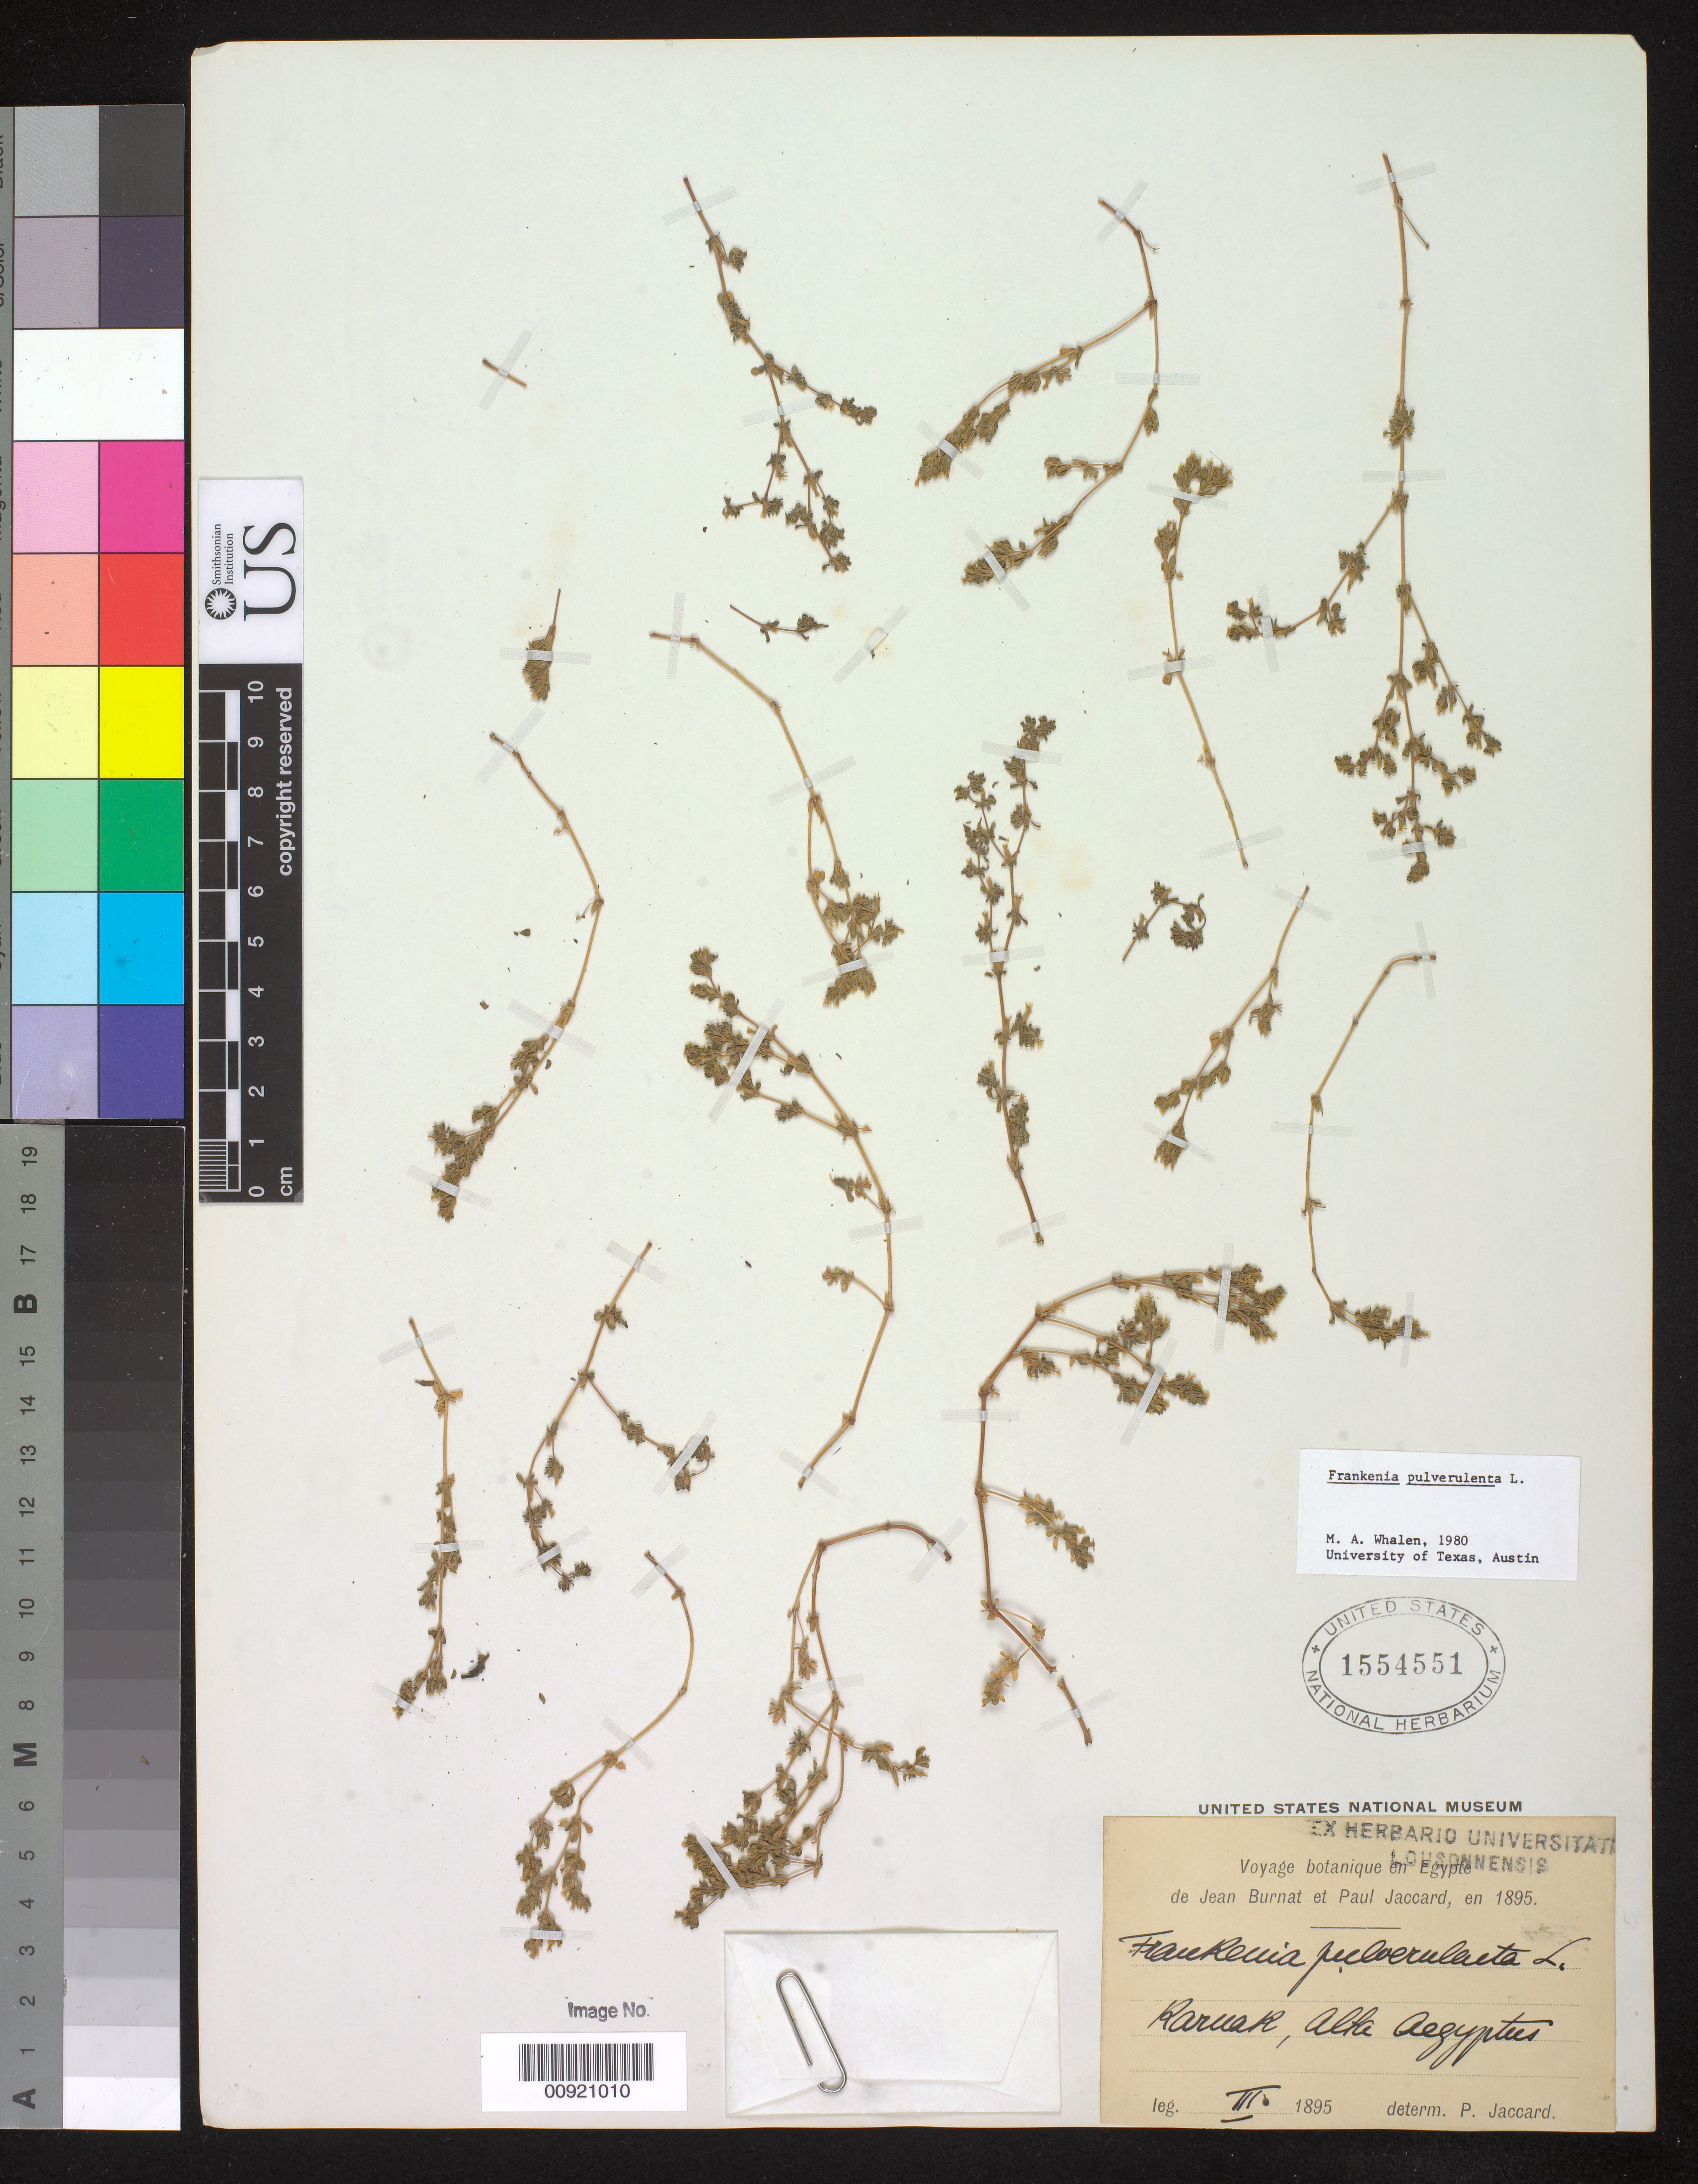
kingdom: Plantae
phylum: Tracheophyta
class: Magnoliopsida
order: Caryophyllales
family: Frankeniaceae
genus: Frankenia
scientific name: Frankenia pulverulenta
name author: L.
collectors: Burnat, J. & Jaccard, P.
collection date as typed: Mar 1895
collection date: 1895-03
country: Egypt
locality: Rarwak, alla aegyptees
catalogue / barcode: US 1554551